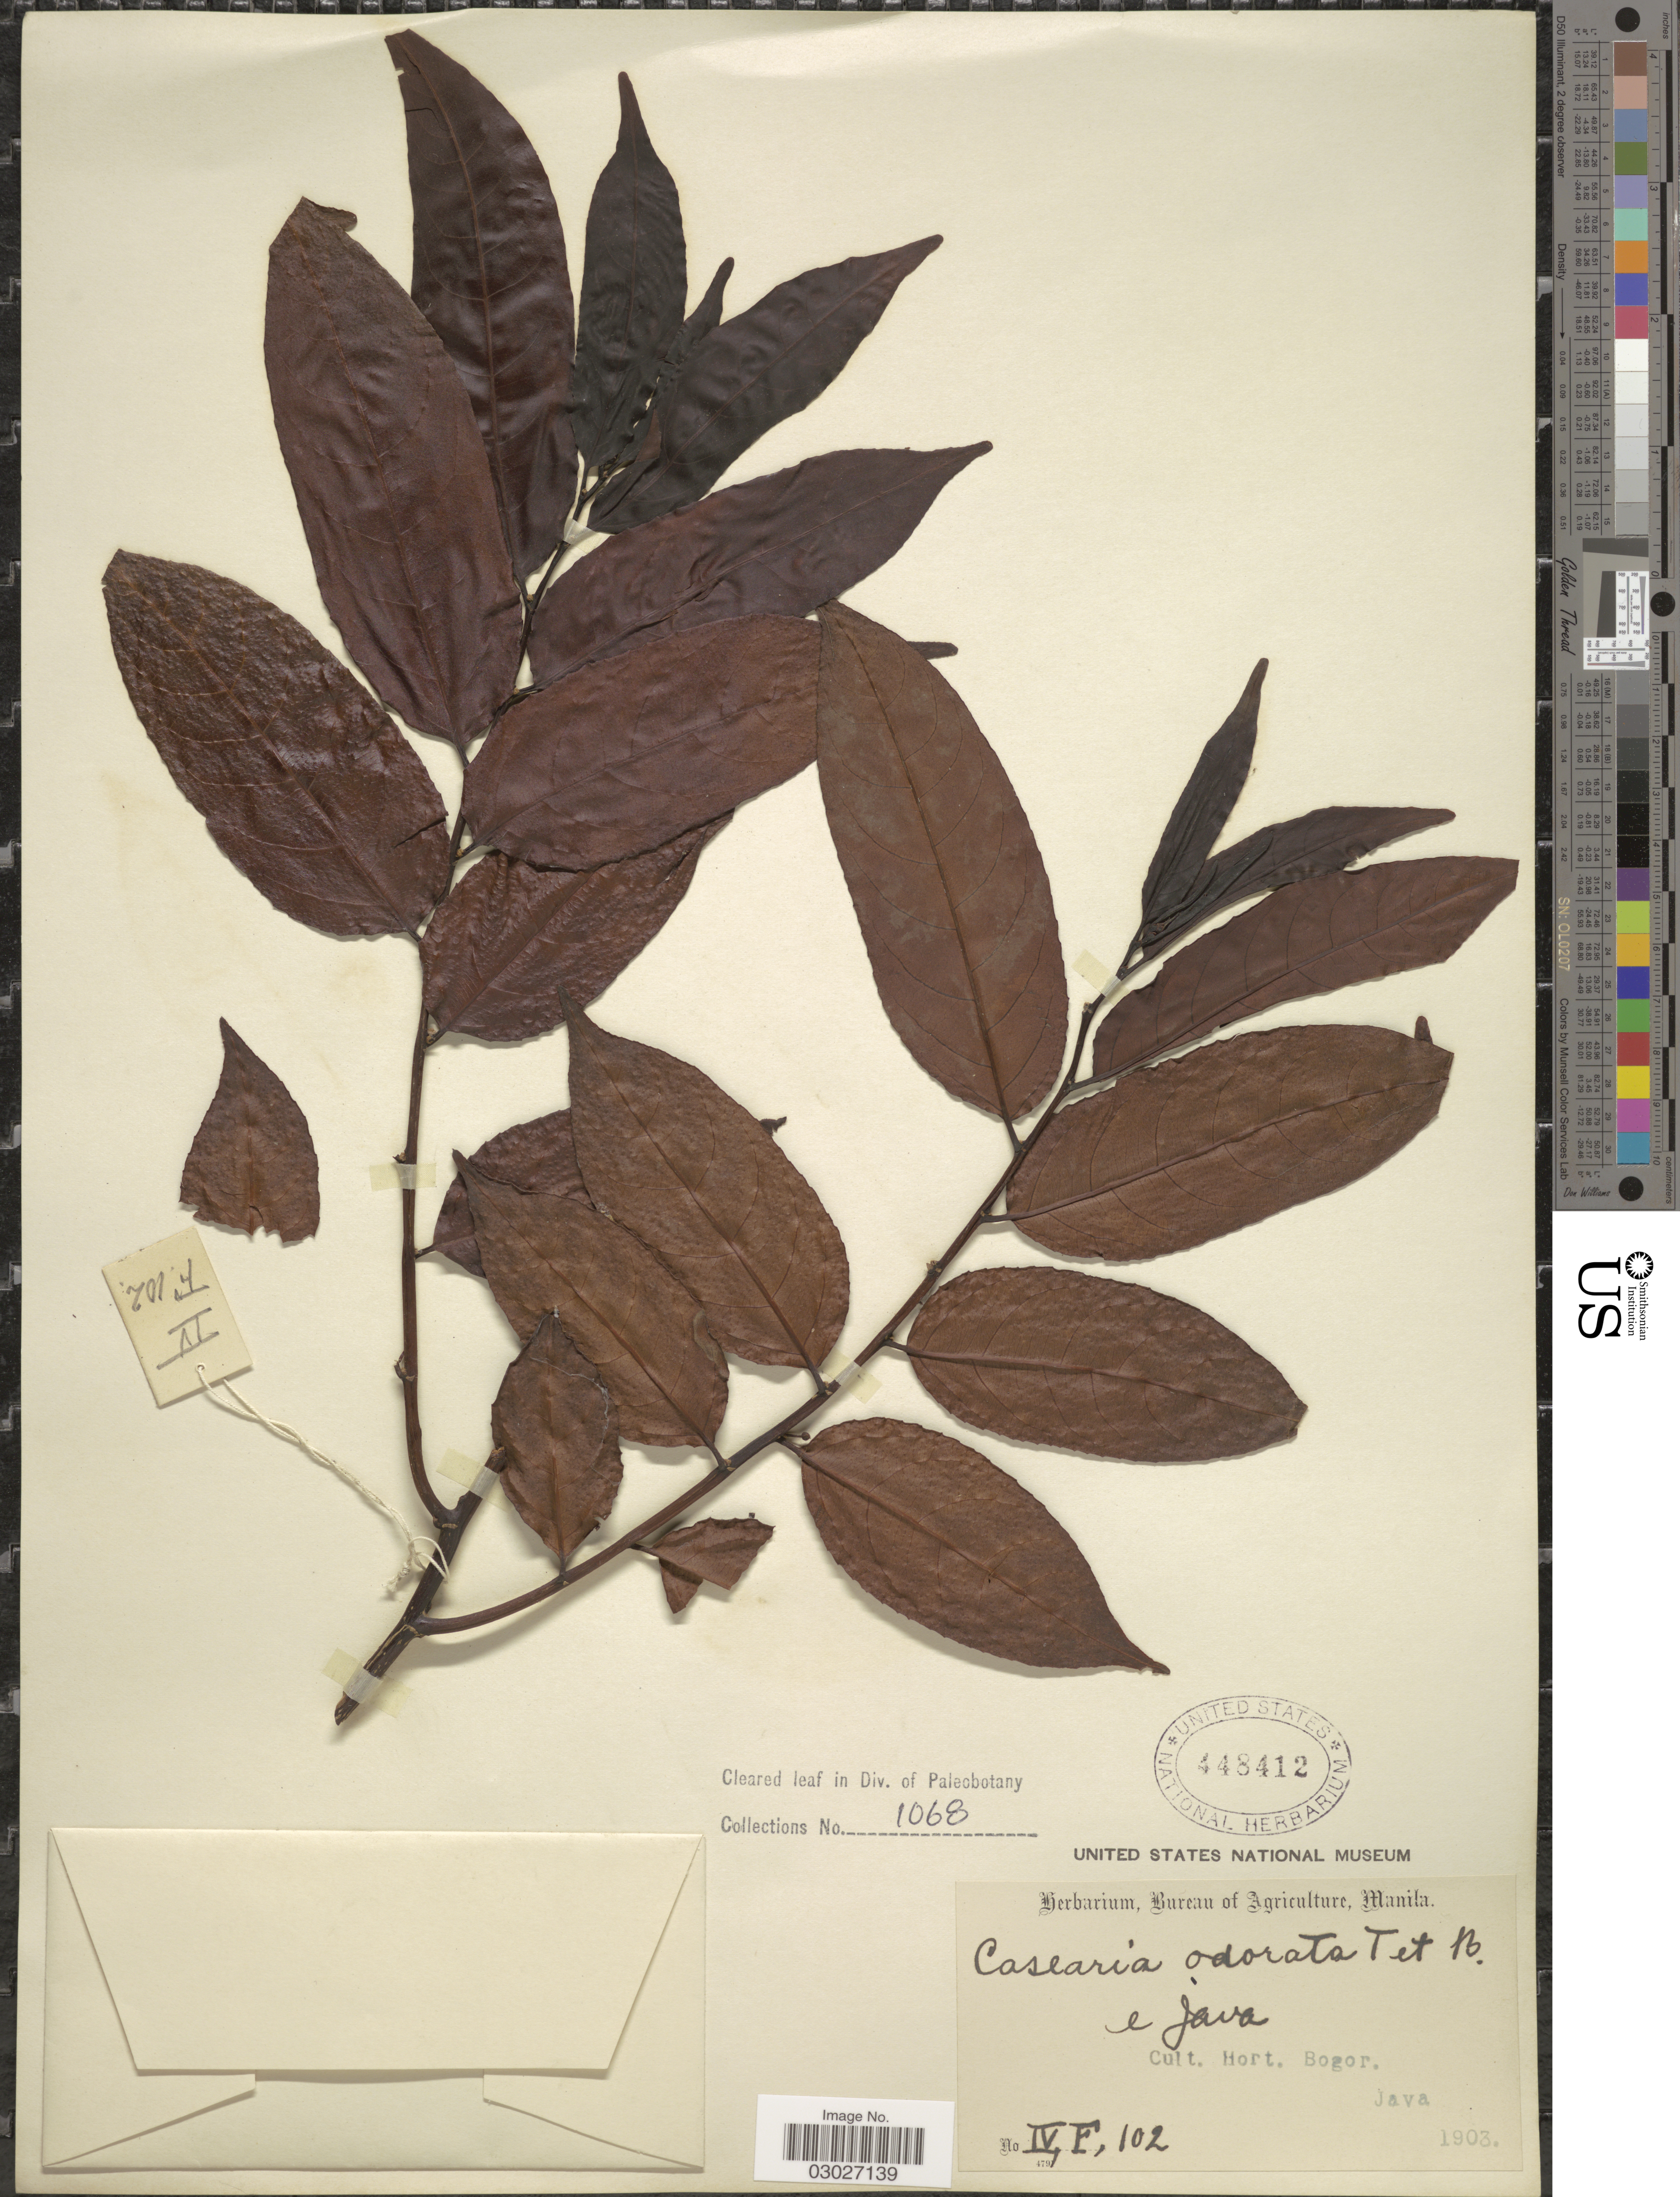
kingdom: Plantae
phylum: Tracheophyta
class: Magnoliopsida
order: Malpighiales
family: Salicaceae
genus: Casearia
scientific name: Casearia odorata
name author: Macfad.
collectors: Ex herb. Bureau of Agriculture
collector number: IV,F,102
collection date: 1903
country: Indonesia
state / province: Java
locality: Hort. Bogor.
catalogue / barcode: US 448412